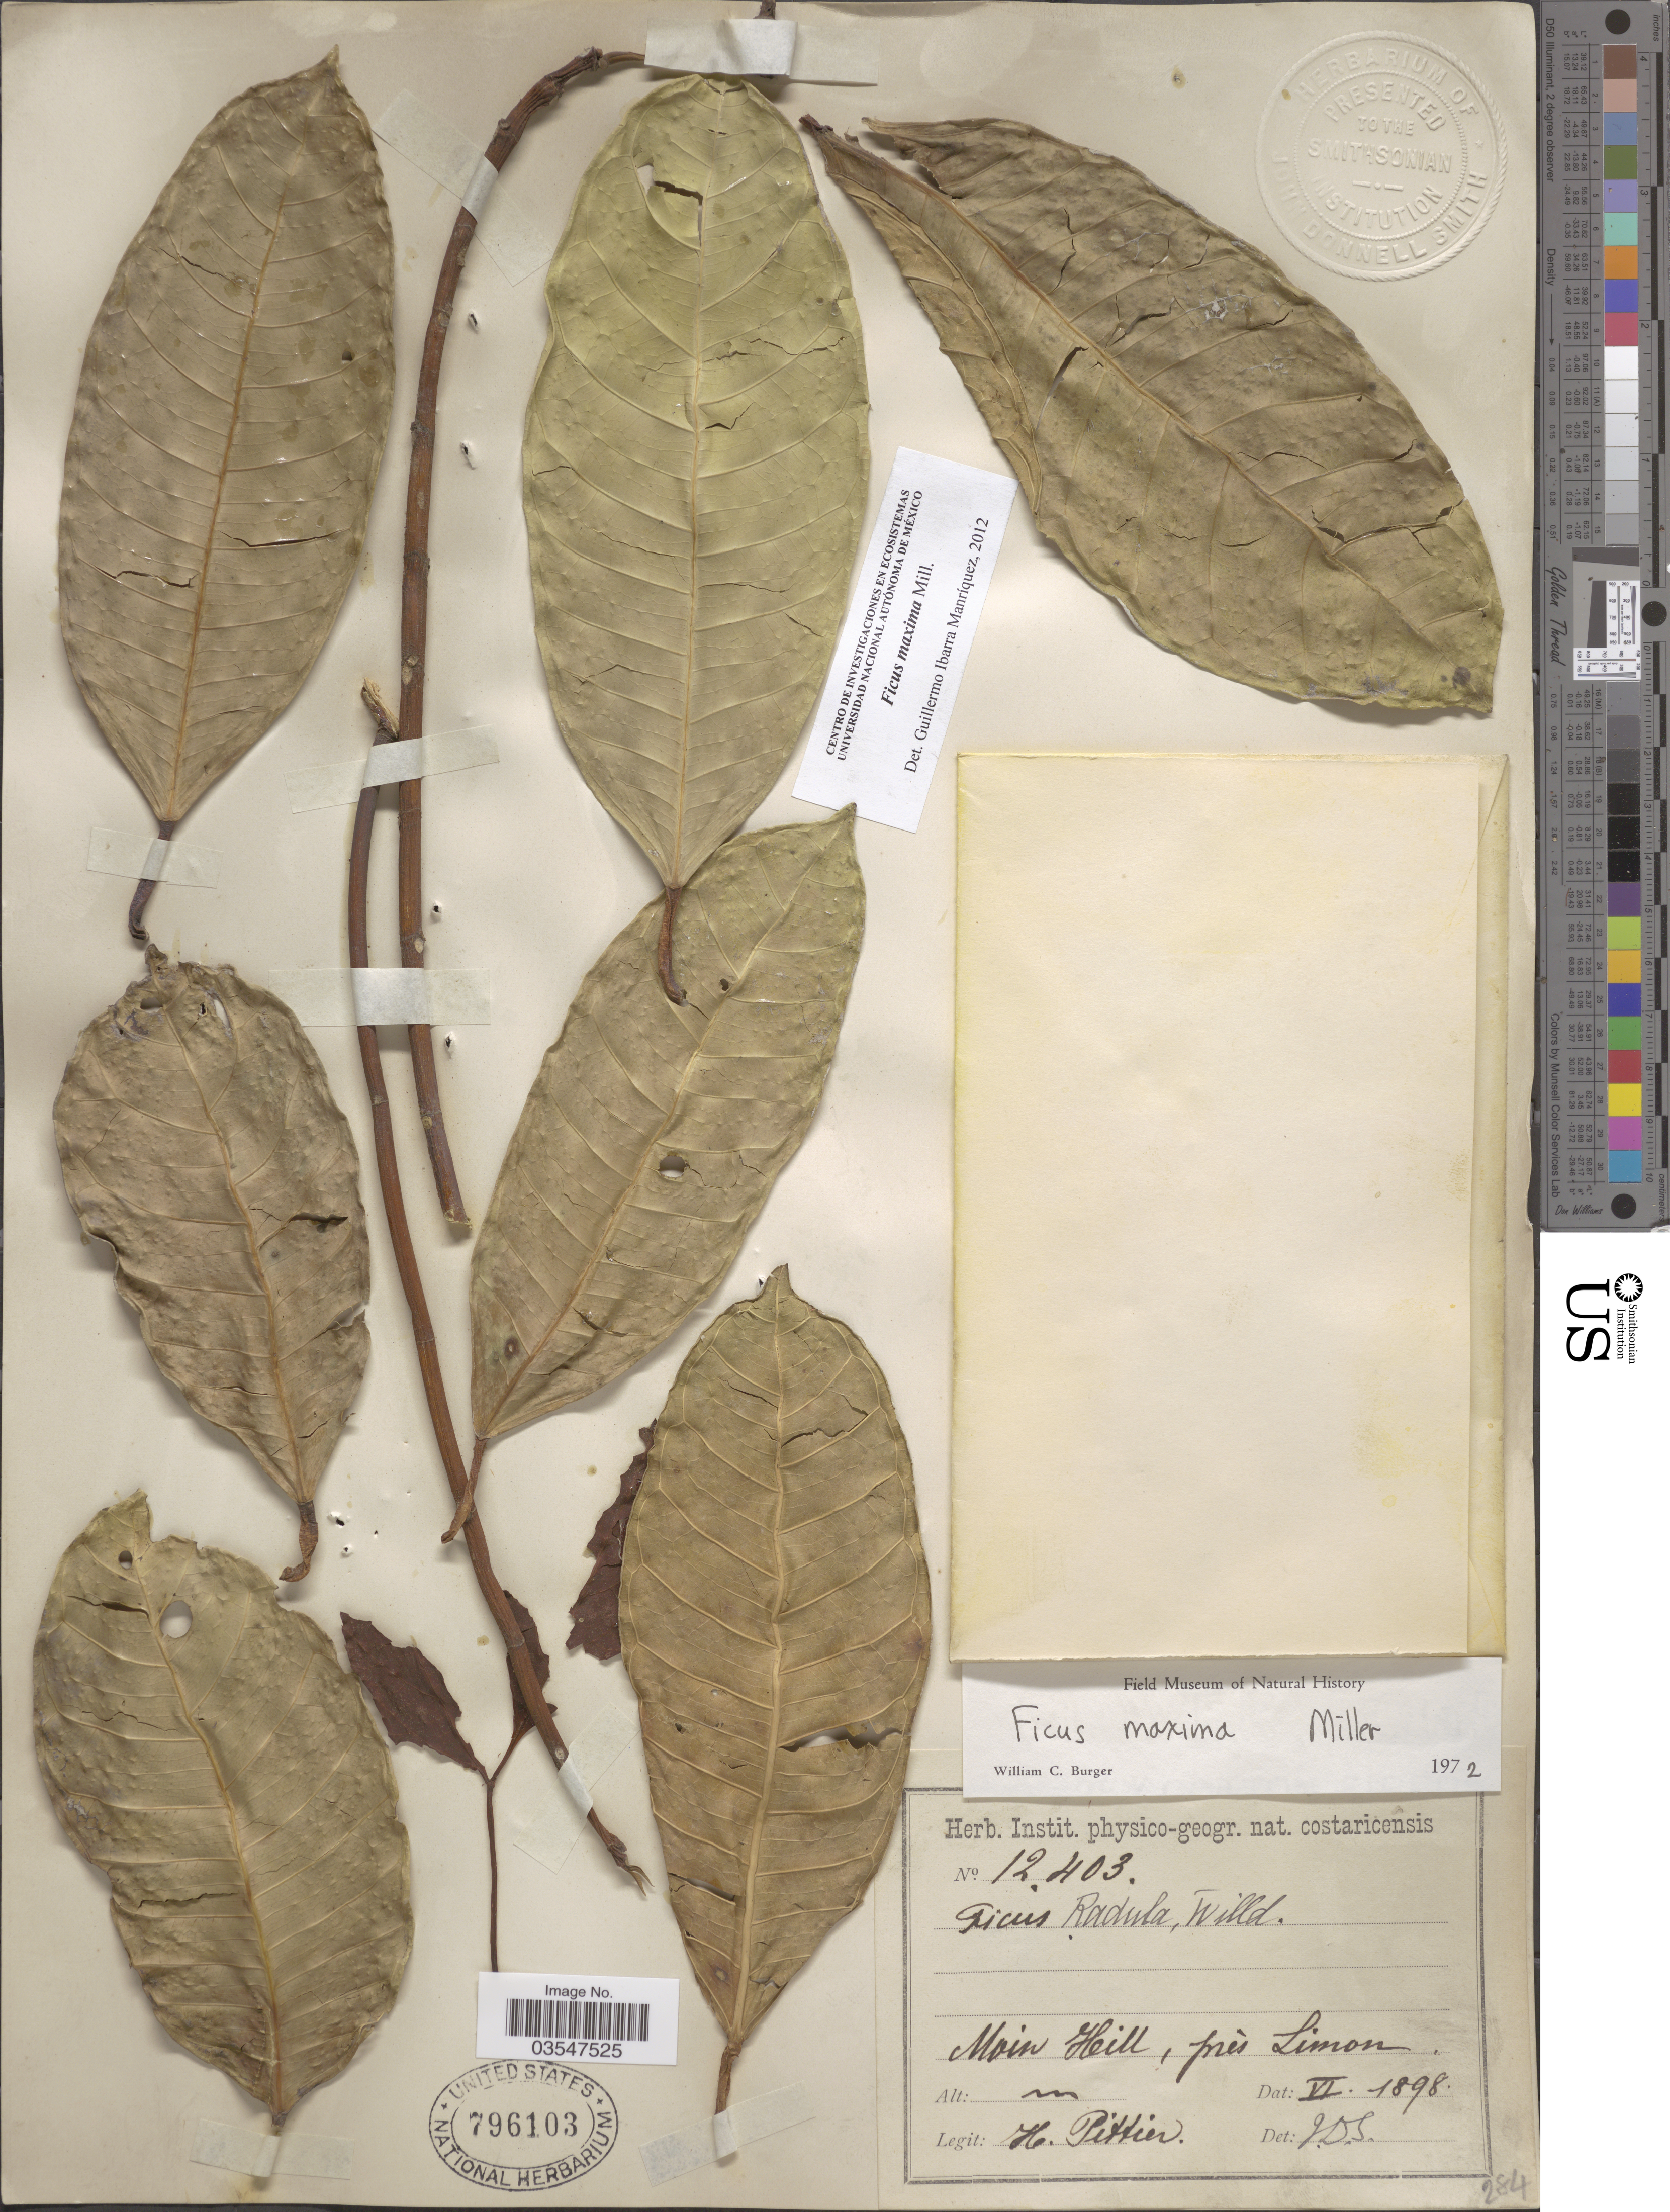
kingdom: Plantae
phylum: Tracheophyta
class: Magnoliopsida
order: Rosales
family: Moraceae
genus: Ficus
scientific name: Ficus maxima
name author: Mill.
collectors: H. F. Pittier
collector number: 12403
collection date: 1898-06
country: Costa Rica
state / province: Limón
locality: Moin Hill, près Limon.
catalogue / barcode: US 796103